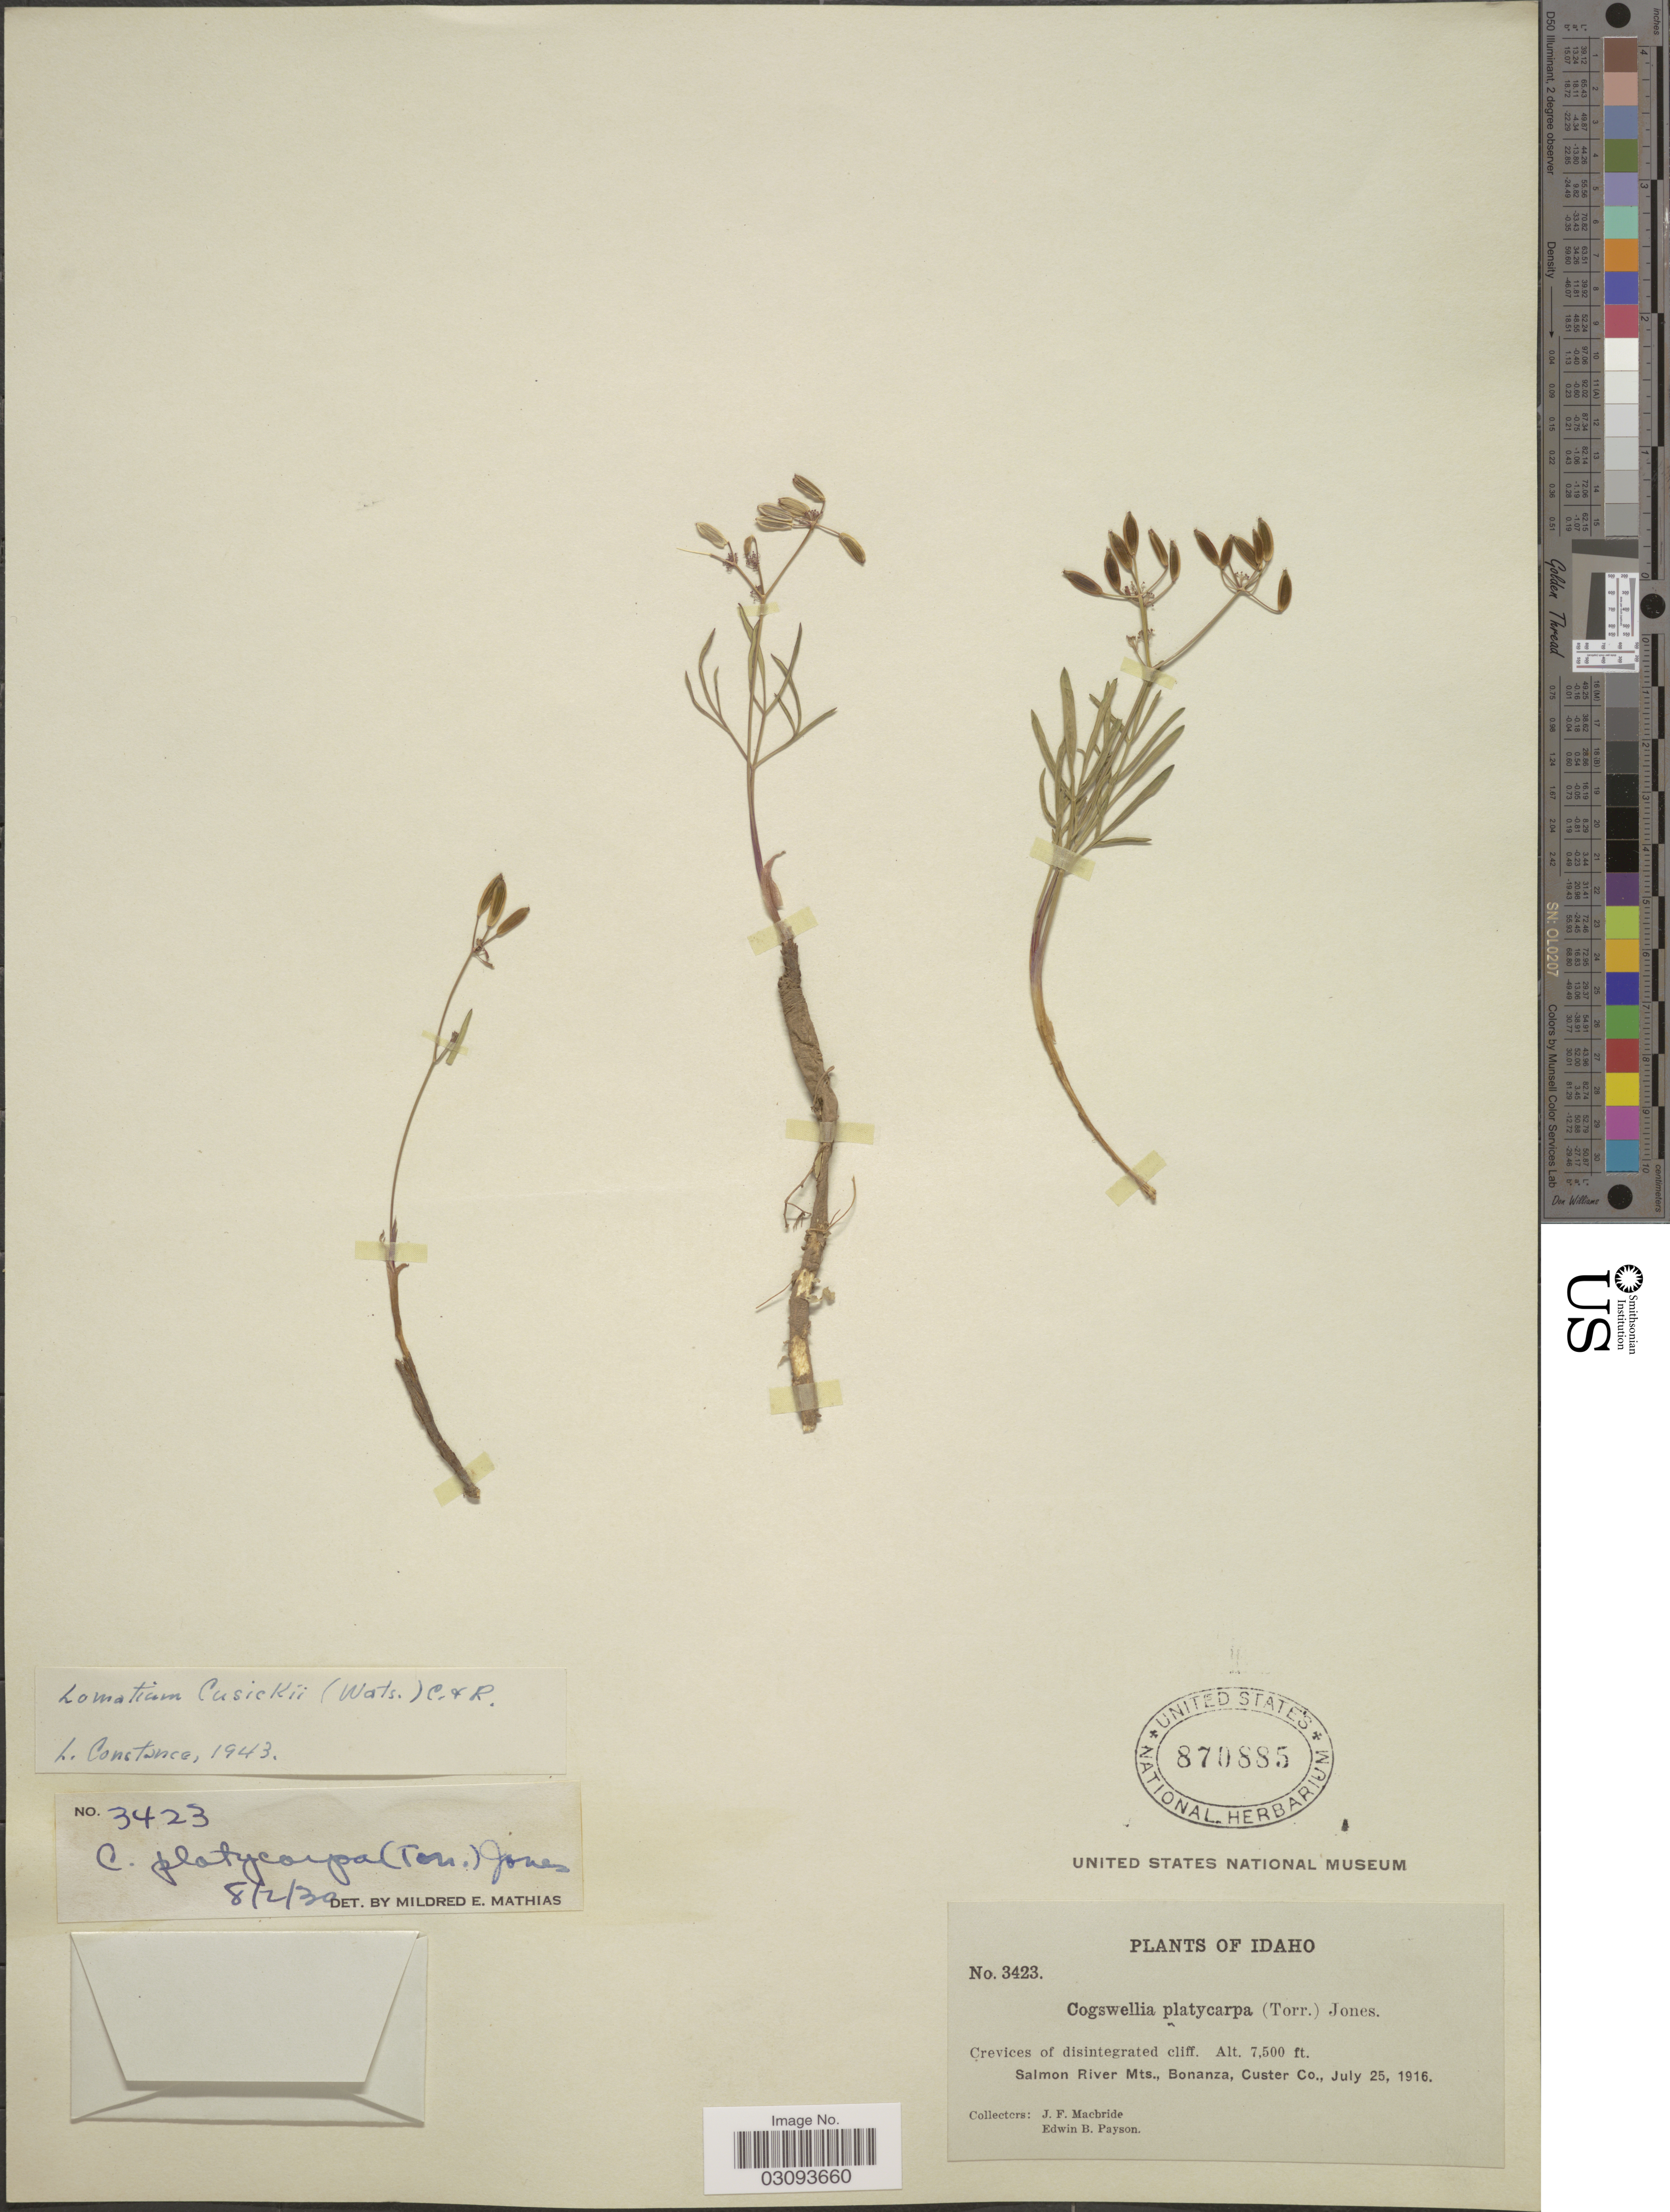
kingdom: Plantae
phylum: Tracheophyta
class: Magnoliopsida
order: Apiales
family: Apiaceae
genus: Lomatium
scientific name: Lomatium cusickii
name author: (S. Watson) J.M. Coult. & Rose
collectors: J. F. Macbride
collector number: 3423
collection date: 1916-07-25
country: United States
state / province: Idaho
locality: Salmon River Mts., Bonanza, Custer Co.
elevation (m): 2286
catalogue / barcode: US 870885